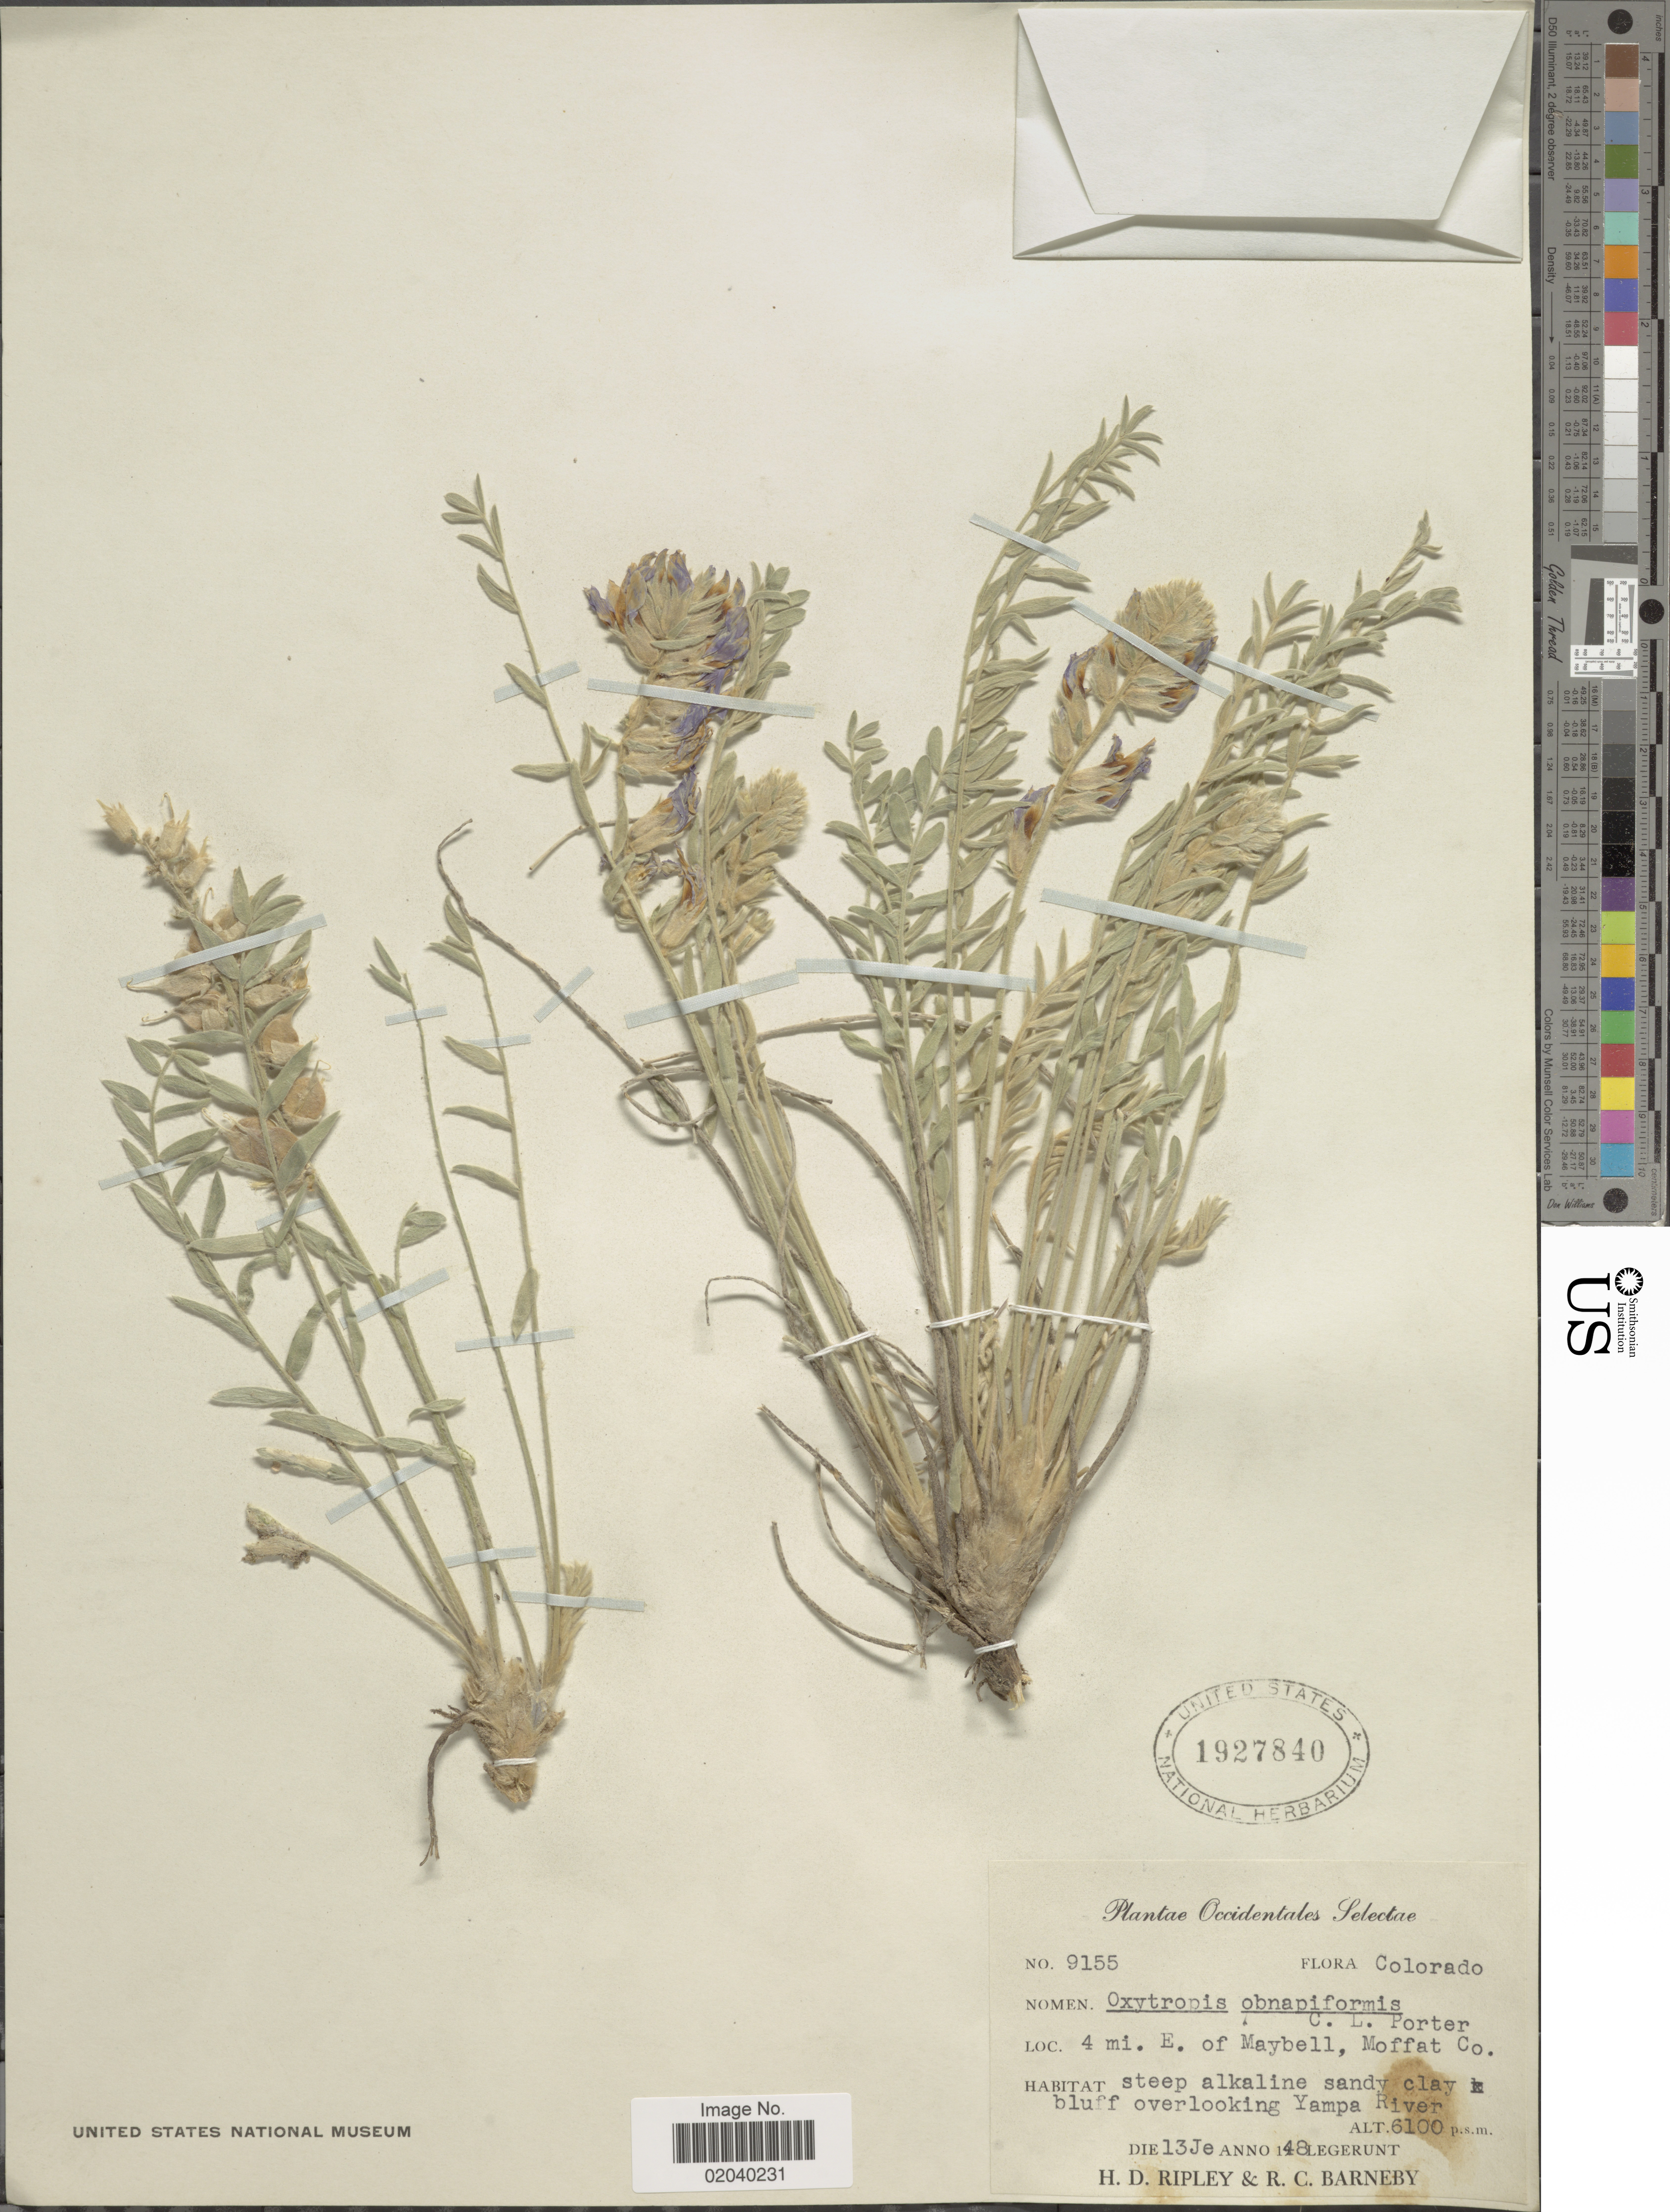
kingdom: Plantae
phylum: Tracheophyta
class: Magnoliopsida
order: Fabales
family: Fabaceae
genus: Oxytropis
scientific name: Oxytropis obnapiformis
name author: Ced. Porter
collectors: H. Ripley & R. C. Barneby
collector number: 9155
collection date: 1948-01-13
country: United States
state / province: Colorado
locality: Occidentales Selectae, 4 mi E of Maybell, Moffat Co, steep alkaline sandy clay bluff overlooking Yampa River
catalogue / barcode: US 1927840